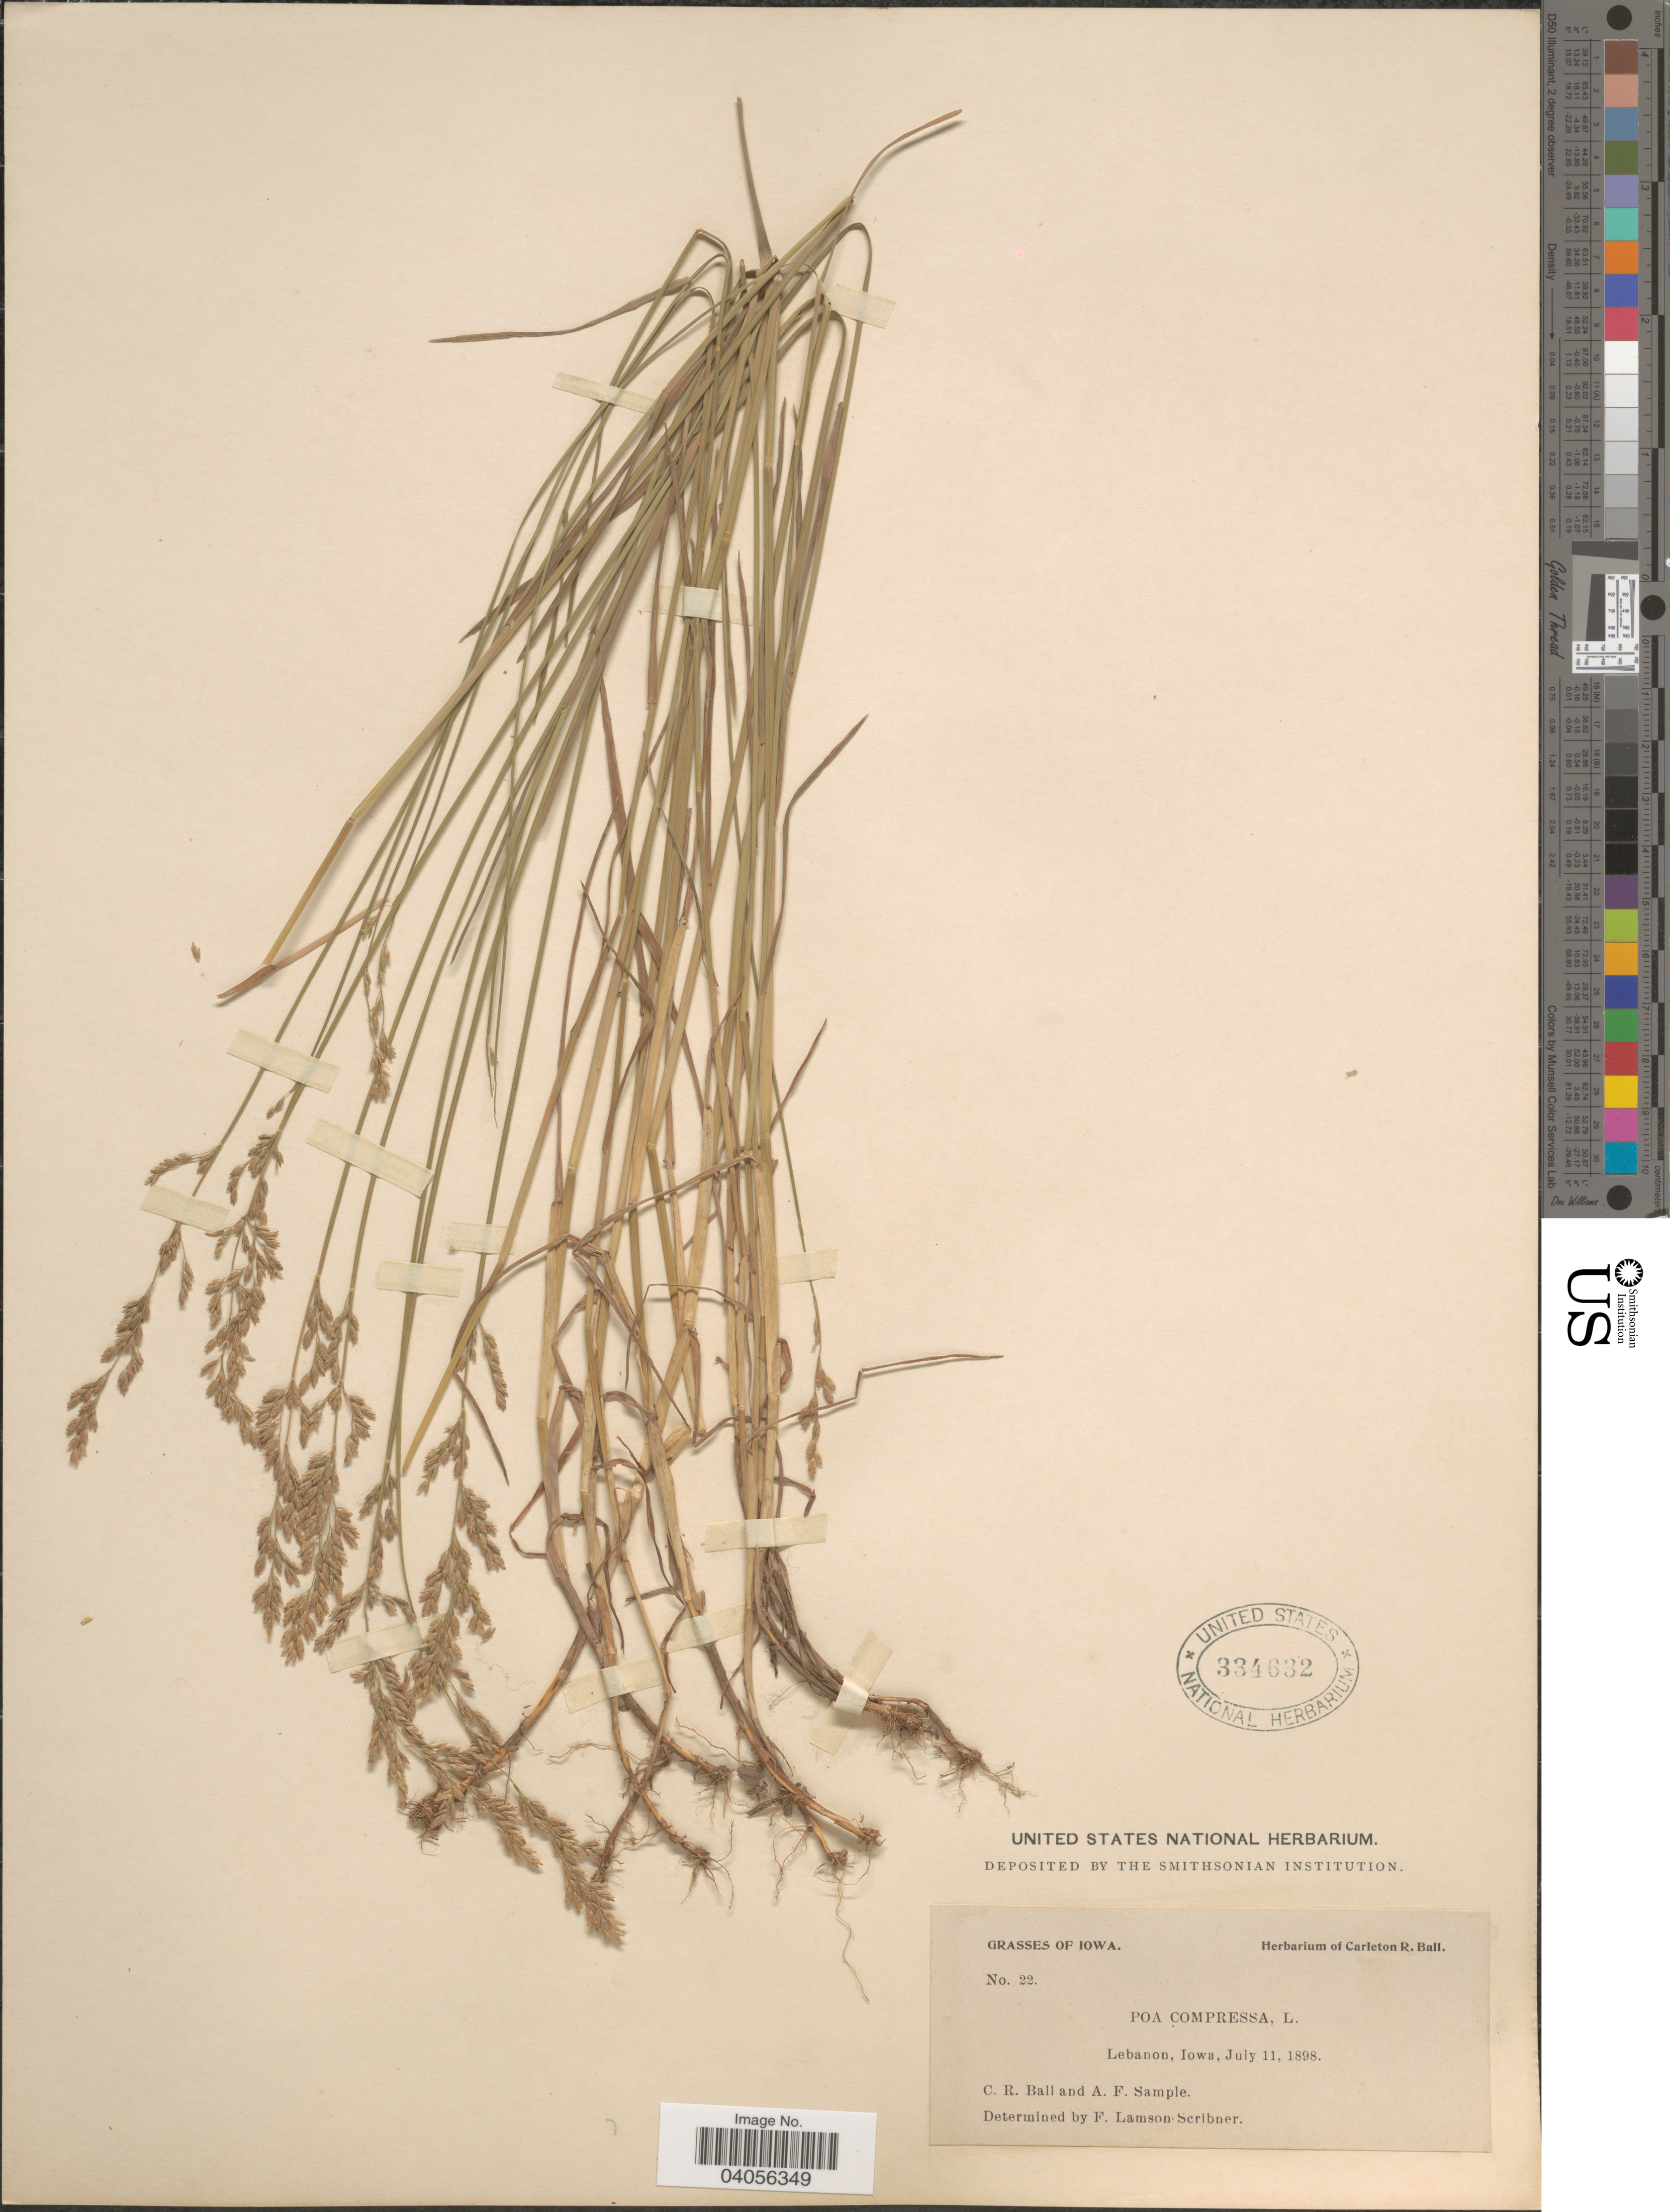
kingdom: Plantae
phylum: Tracheophyta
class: Liliopsida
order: Poales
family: Poaceae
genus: Poa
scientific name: Poa compressa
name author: L.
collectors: C. R. Ball & A. Sample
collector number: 22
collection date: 1898-07-11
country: United States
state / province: Iowa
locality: Lebanon.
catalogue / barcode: US 334632